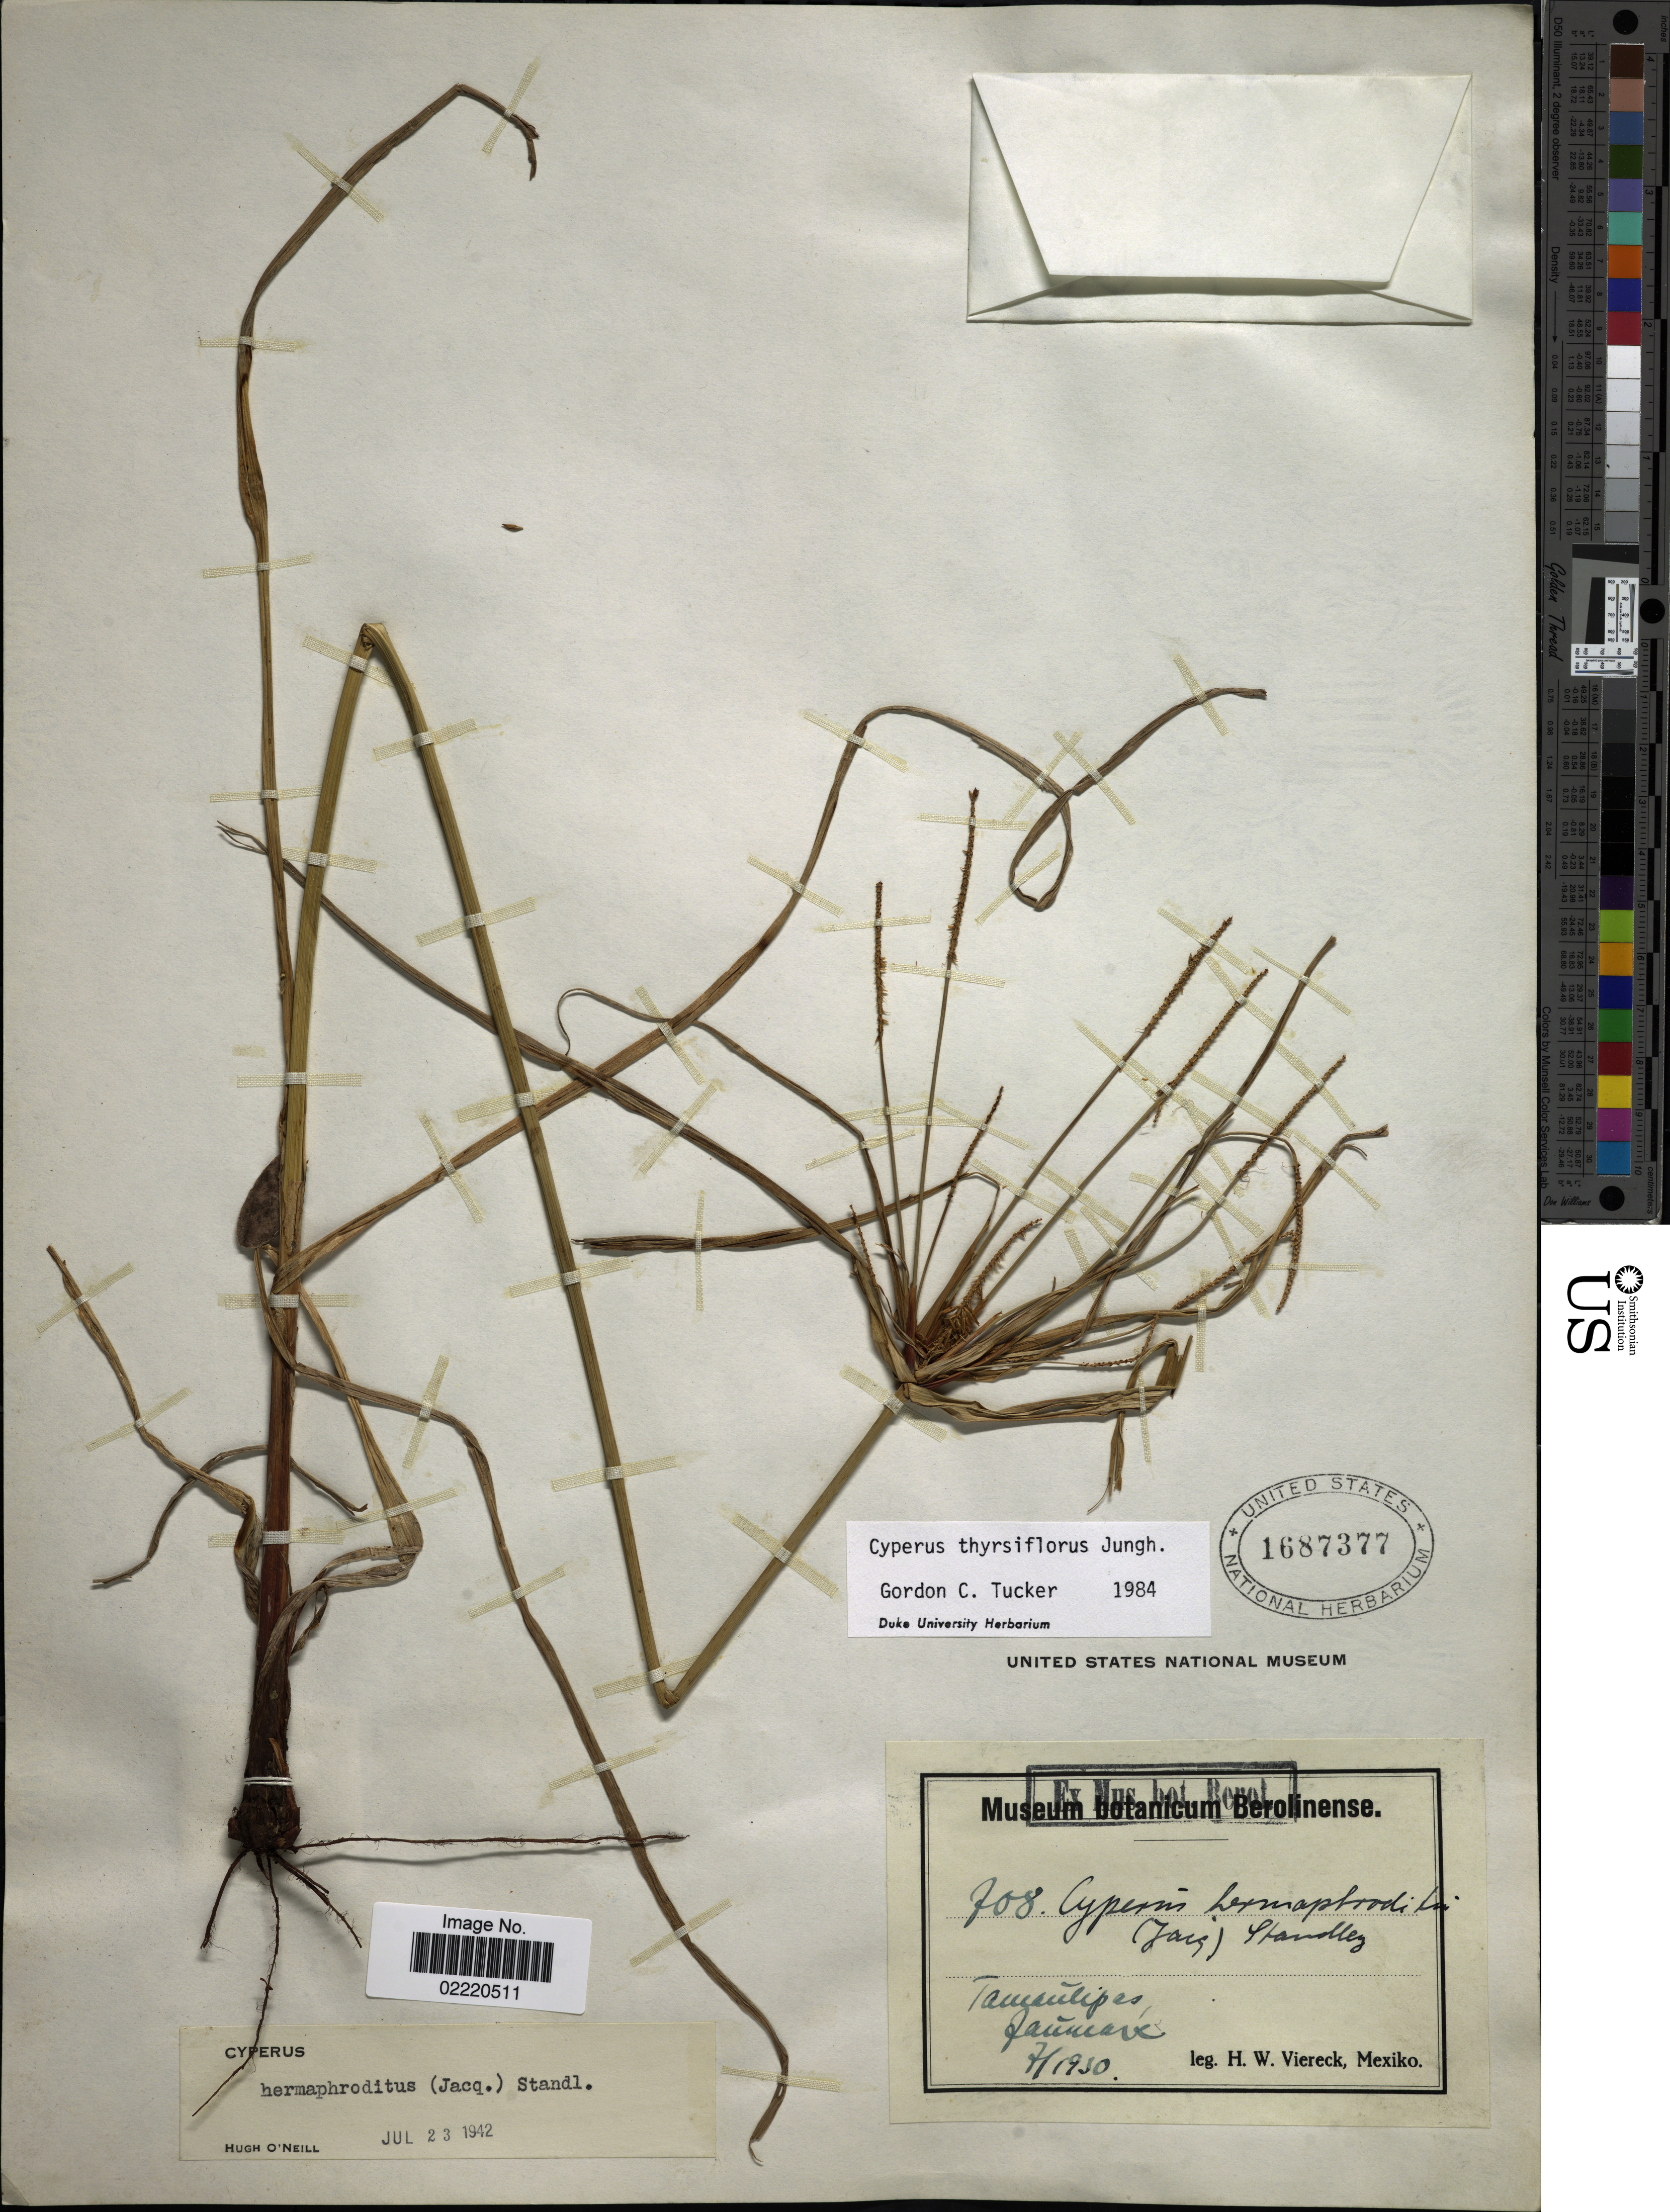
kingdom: Plantae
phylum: Tracheophyta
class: Liliopsida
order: Poales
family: Cyperaceae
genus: Cyperus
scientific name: Cyperus thyrsiflorus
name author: Jungh.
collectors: H. W. Viereck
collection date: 1930-07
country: Mexico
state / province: Tamaulipas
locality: Jaumave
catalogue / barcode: US 1687377